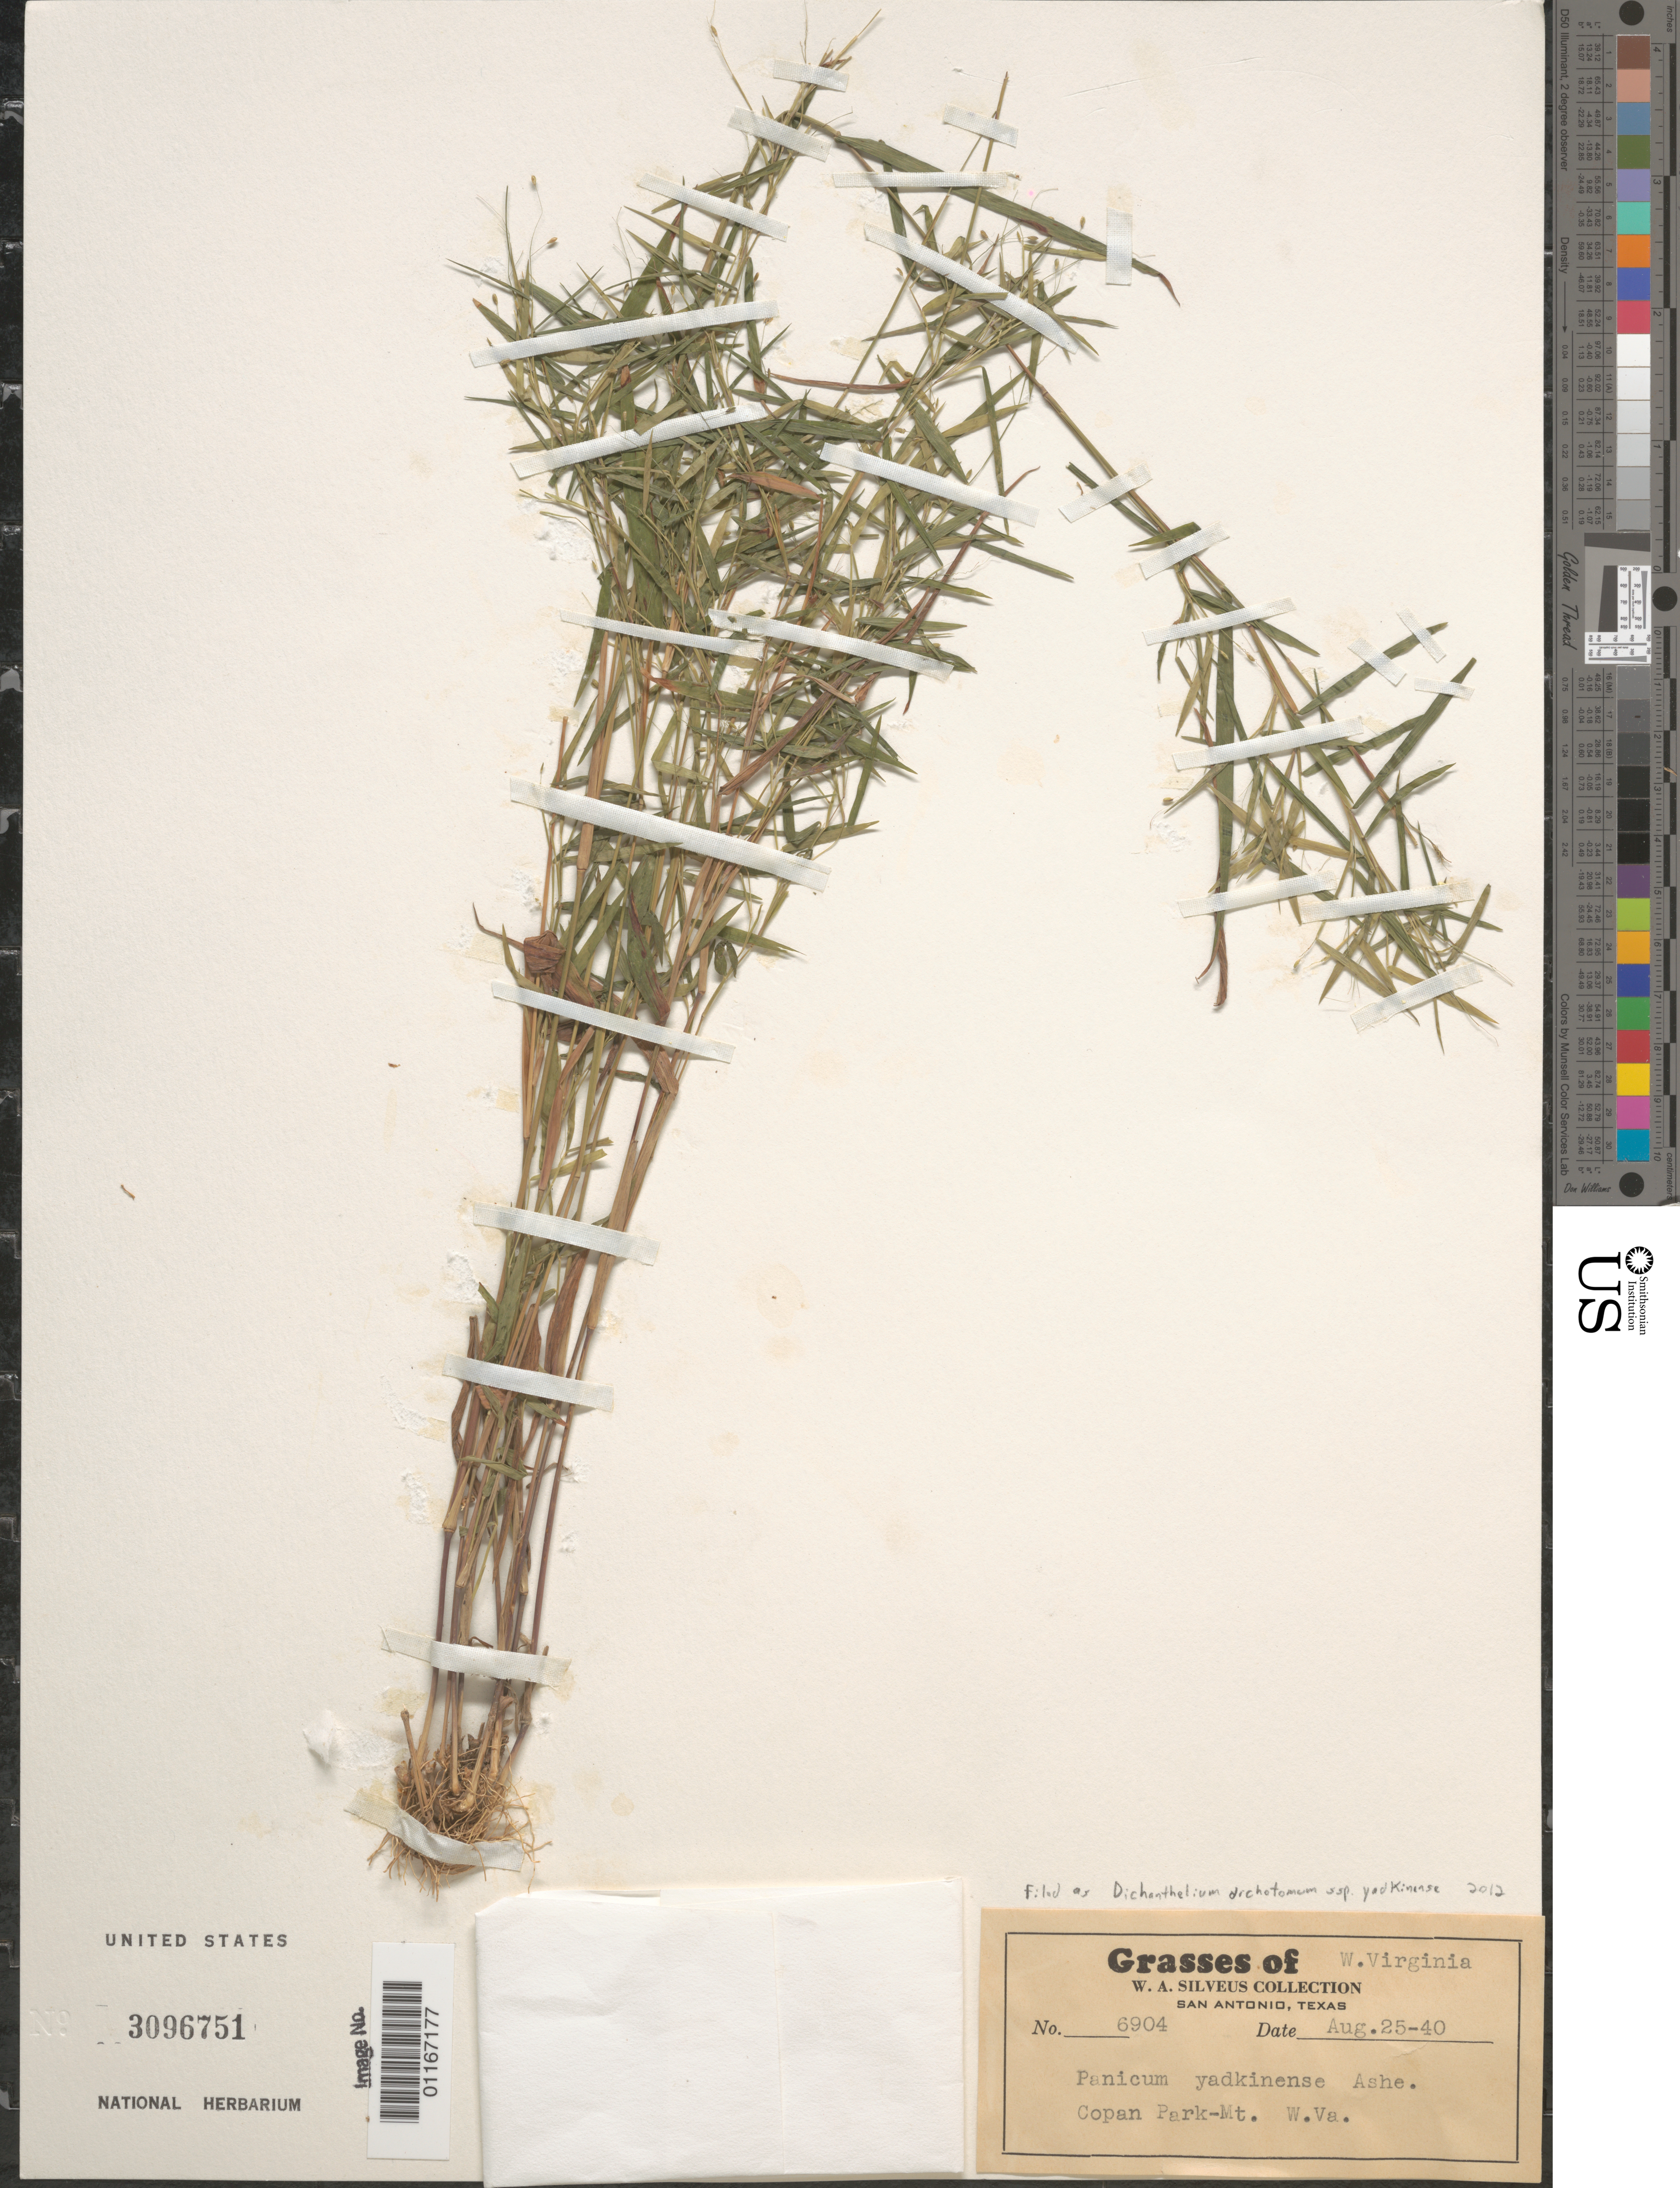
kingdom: Plantae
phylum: Tracheophyta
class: Liliopsida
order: Poales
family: Poaceae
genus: Dichanthelium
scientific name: Dichanthelium dichotomum subsp. yadkinense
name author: (Ashe) Freckmann & Lelong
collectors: W. Silveus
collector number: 6904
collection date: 1940-08-25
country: United States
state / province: West Virginia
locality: Copan Park- Mountains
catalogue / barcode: US 3096751